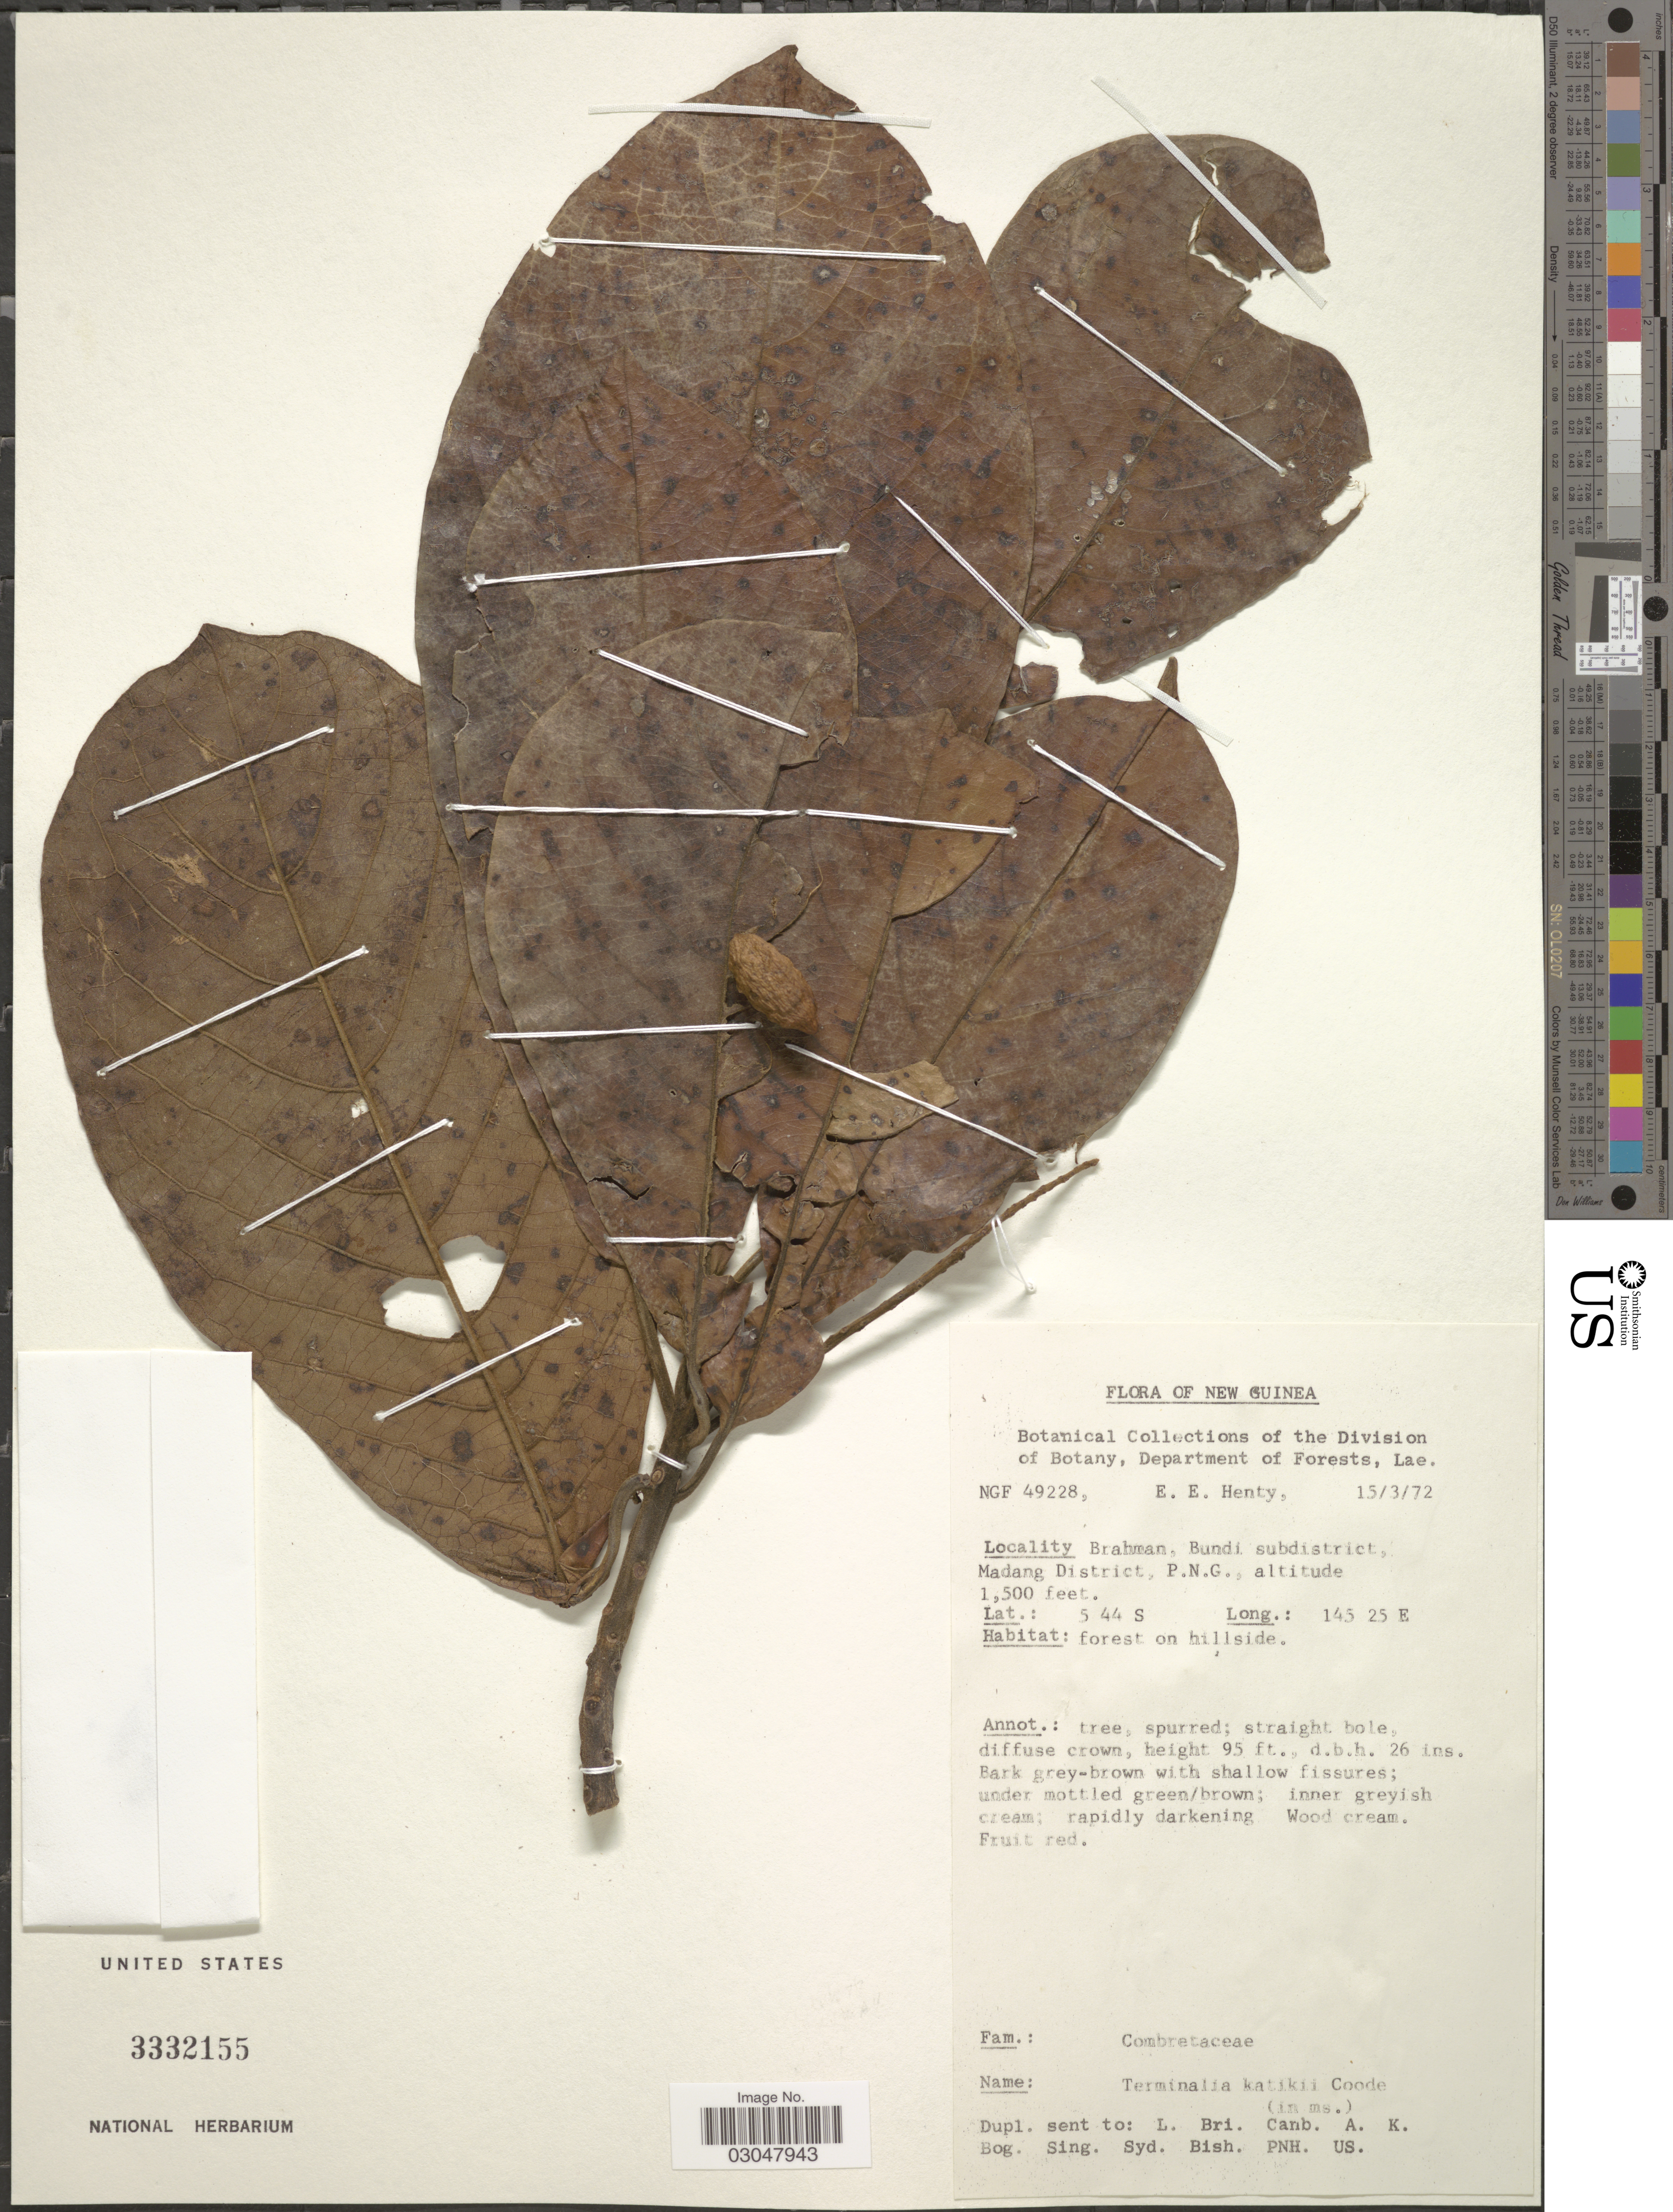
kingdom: Plantae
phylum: Tracheophyta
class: Magnoliopsida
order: Myrtales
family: Combretaceae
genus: Terminalia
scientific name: Terminalia katikii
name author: Coode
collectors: E. Henty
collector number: NGF 49228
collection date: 1972-03-15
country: Papua New Guinea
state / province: Madang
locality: Brahman, Bundi subdistrict, Madang District, P.N.G.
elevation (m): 457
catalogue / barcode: US 3332155